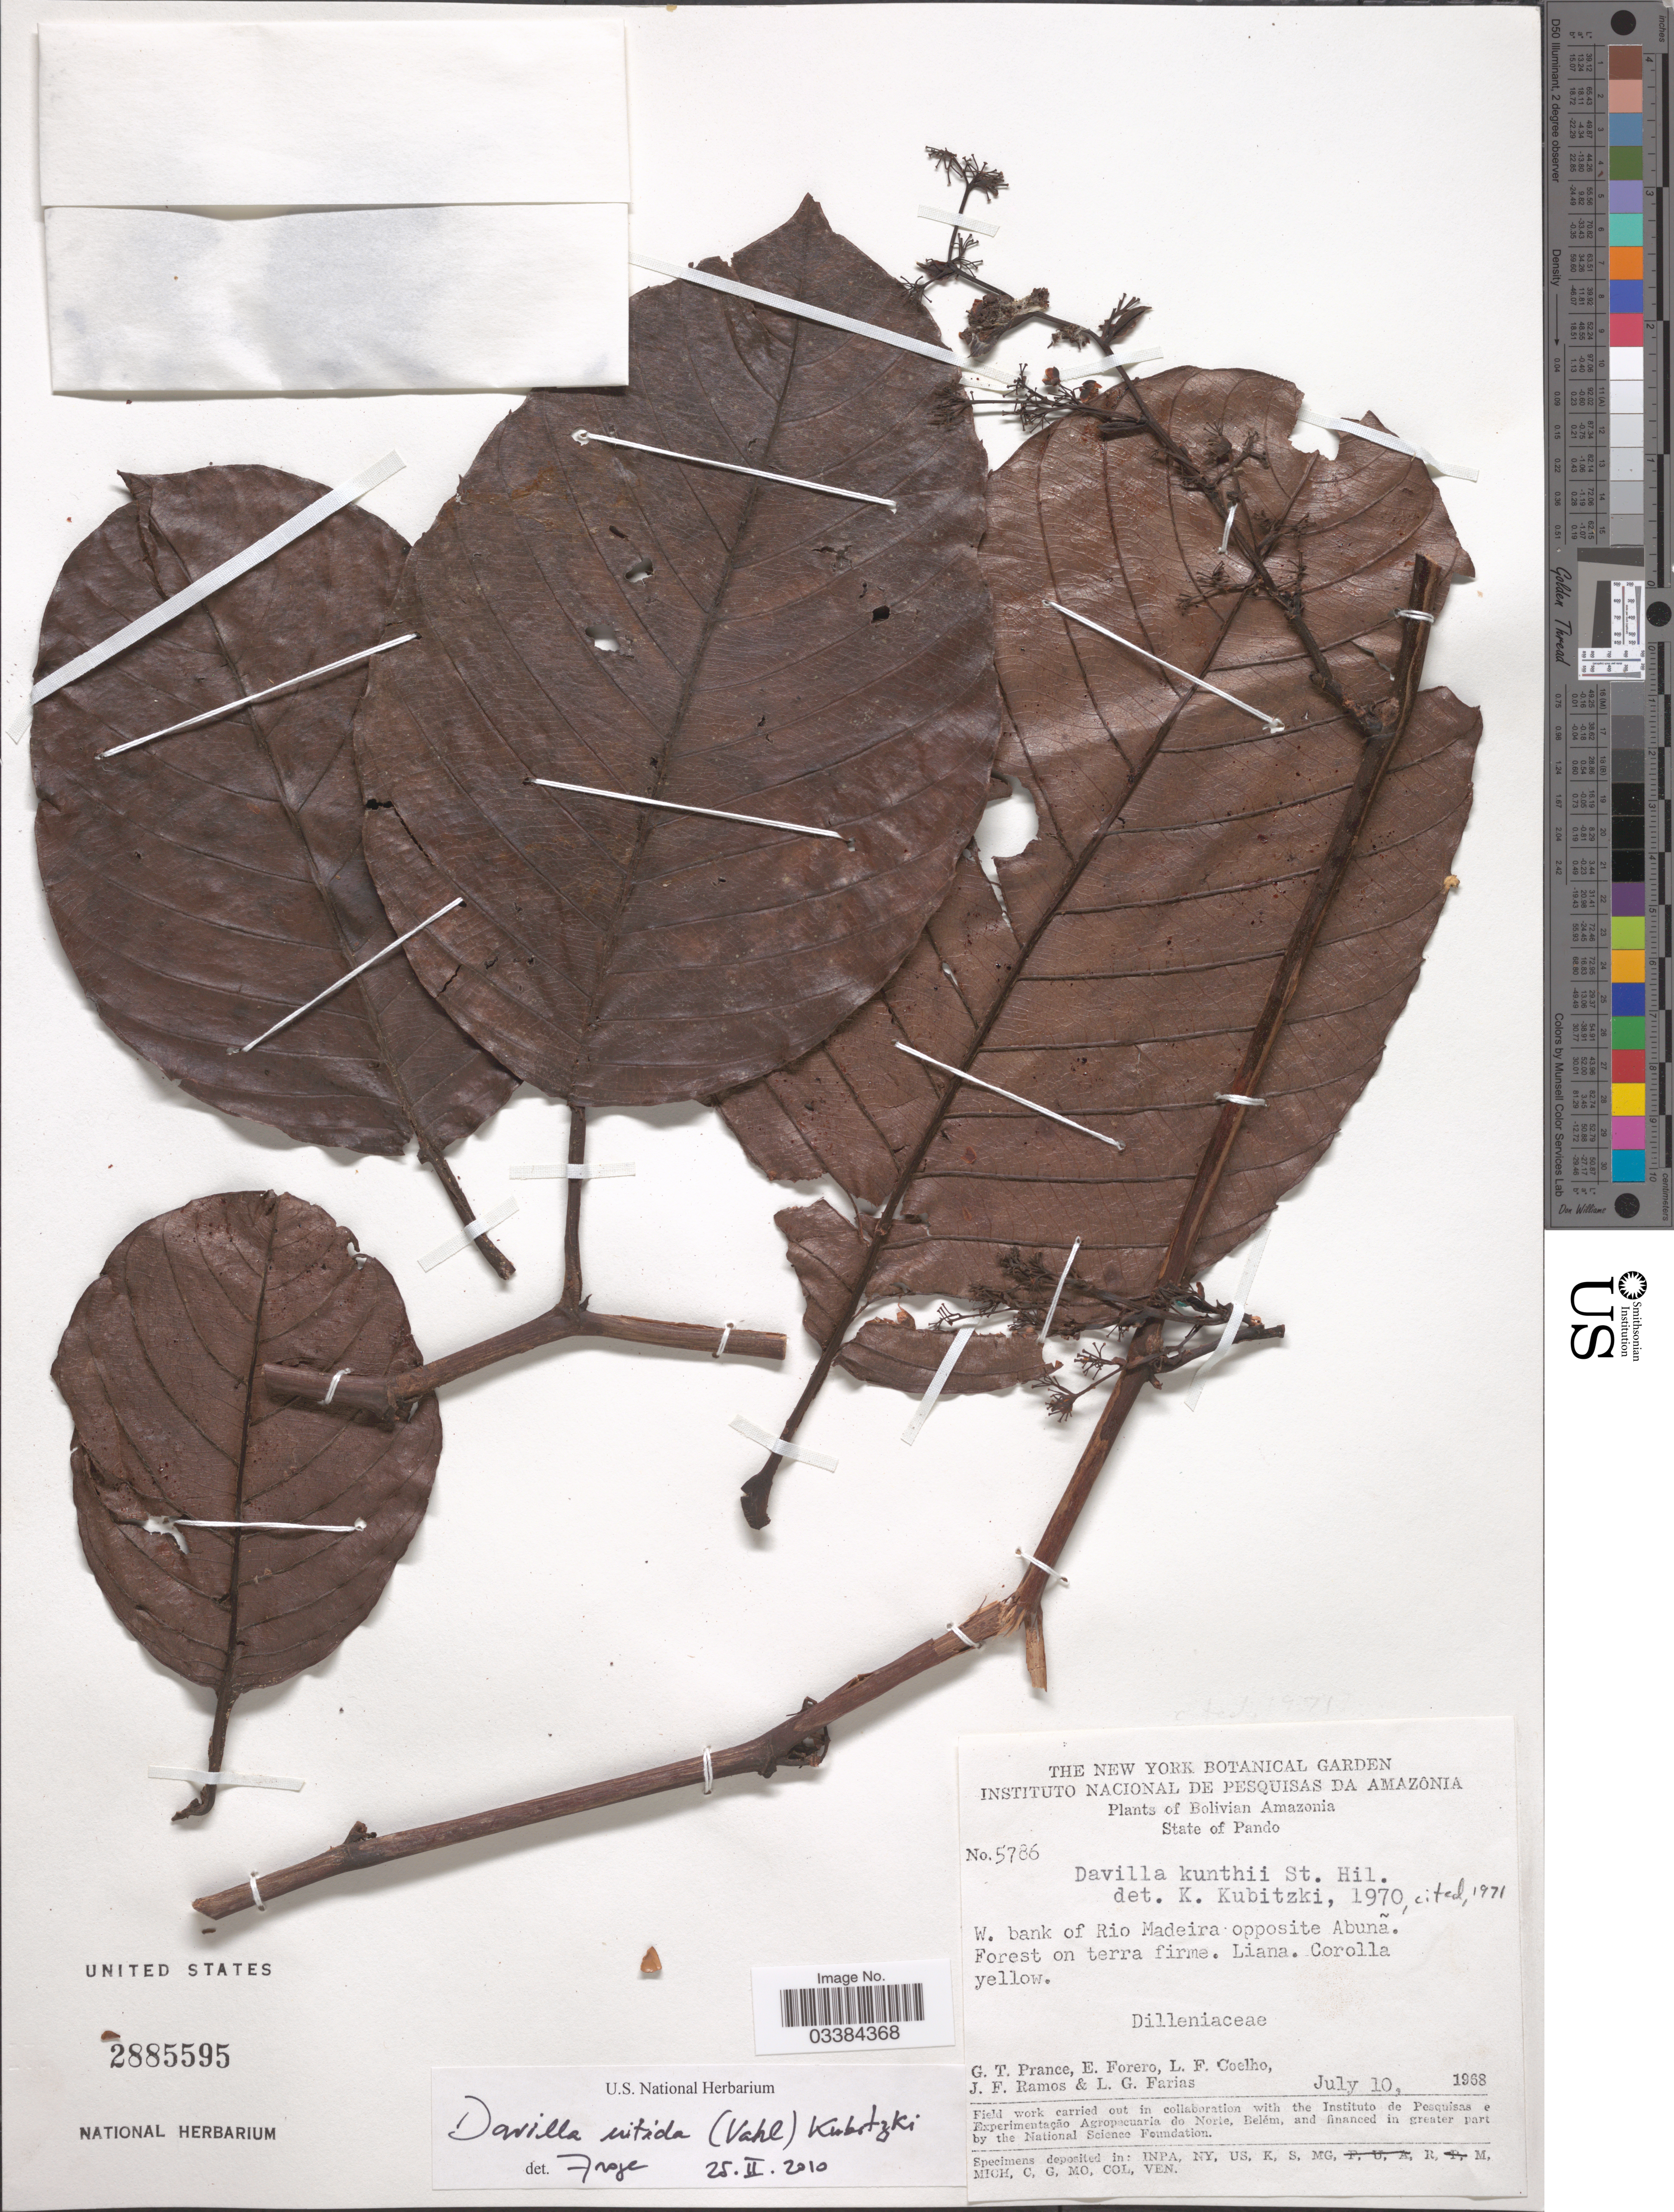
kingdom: Plantae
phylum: Tracheophyta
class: Magnoliopsida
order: Dilleniales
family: Dilleniaceae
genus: Davilla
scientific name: Davilla nitida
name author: (Vahl) Kubitzki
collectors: G. T. Prance, E. Forero, L. F. Coelho, J. F. Ramos & L. G. Farias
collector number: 5786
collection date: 1968-07-10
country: Bolivia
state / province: Pando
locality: Bolivian Amazonia, W. bank of Rio Madeira opposite Abuña.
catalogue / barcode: US 2885595